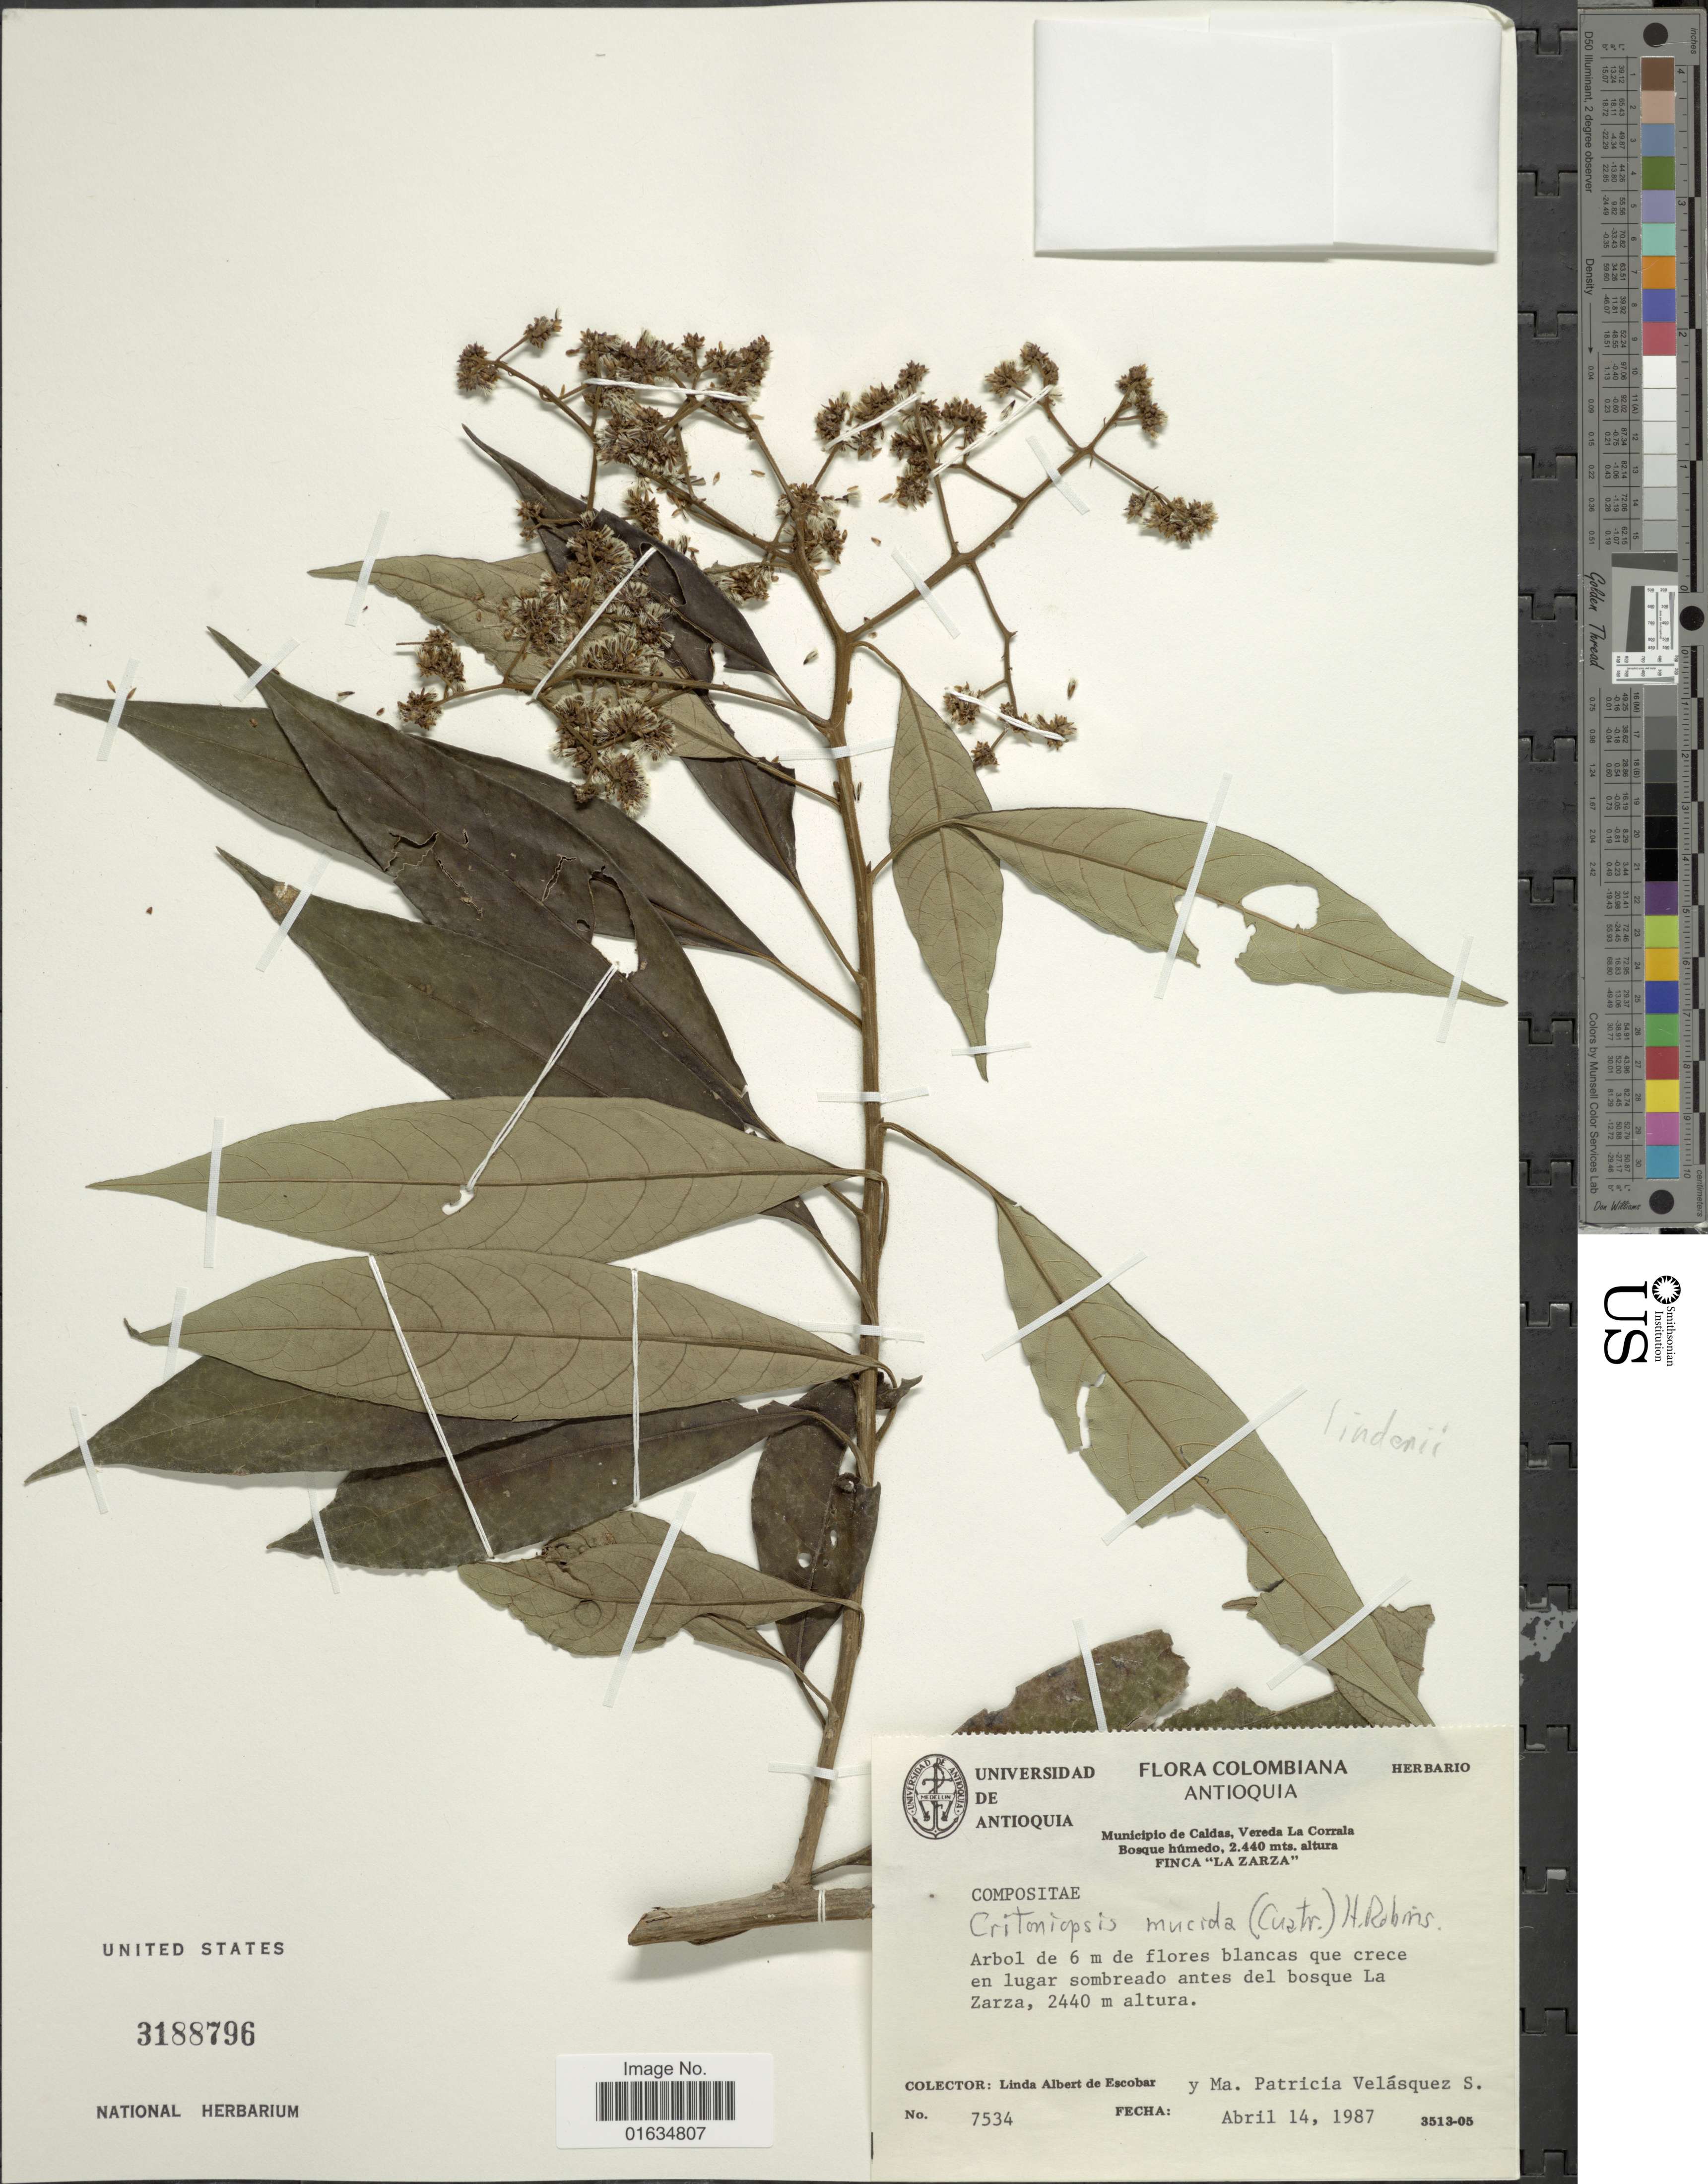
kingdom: Plantae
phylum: Tracheophyta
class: Magnoliopsida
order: Asterales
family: Asteraceae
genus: Critoniopsis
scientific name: Critoniopsis lindenii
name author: Sch. Bip.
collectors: L. K. de Escobar & P. Velasquez S.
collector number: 7534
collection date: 1987-04-14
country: Colombia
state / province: Antioquia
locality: Municpio de Caldas, Vereda La Corrala, Finca "La Zarza", arbol de 6 km de flores blancas que crece en lugar sombreado antes del bosque La Zarza.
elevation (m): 2440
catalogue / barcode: US 3188796